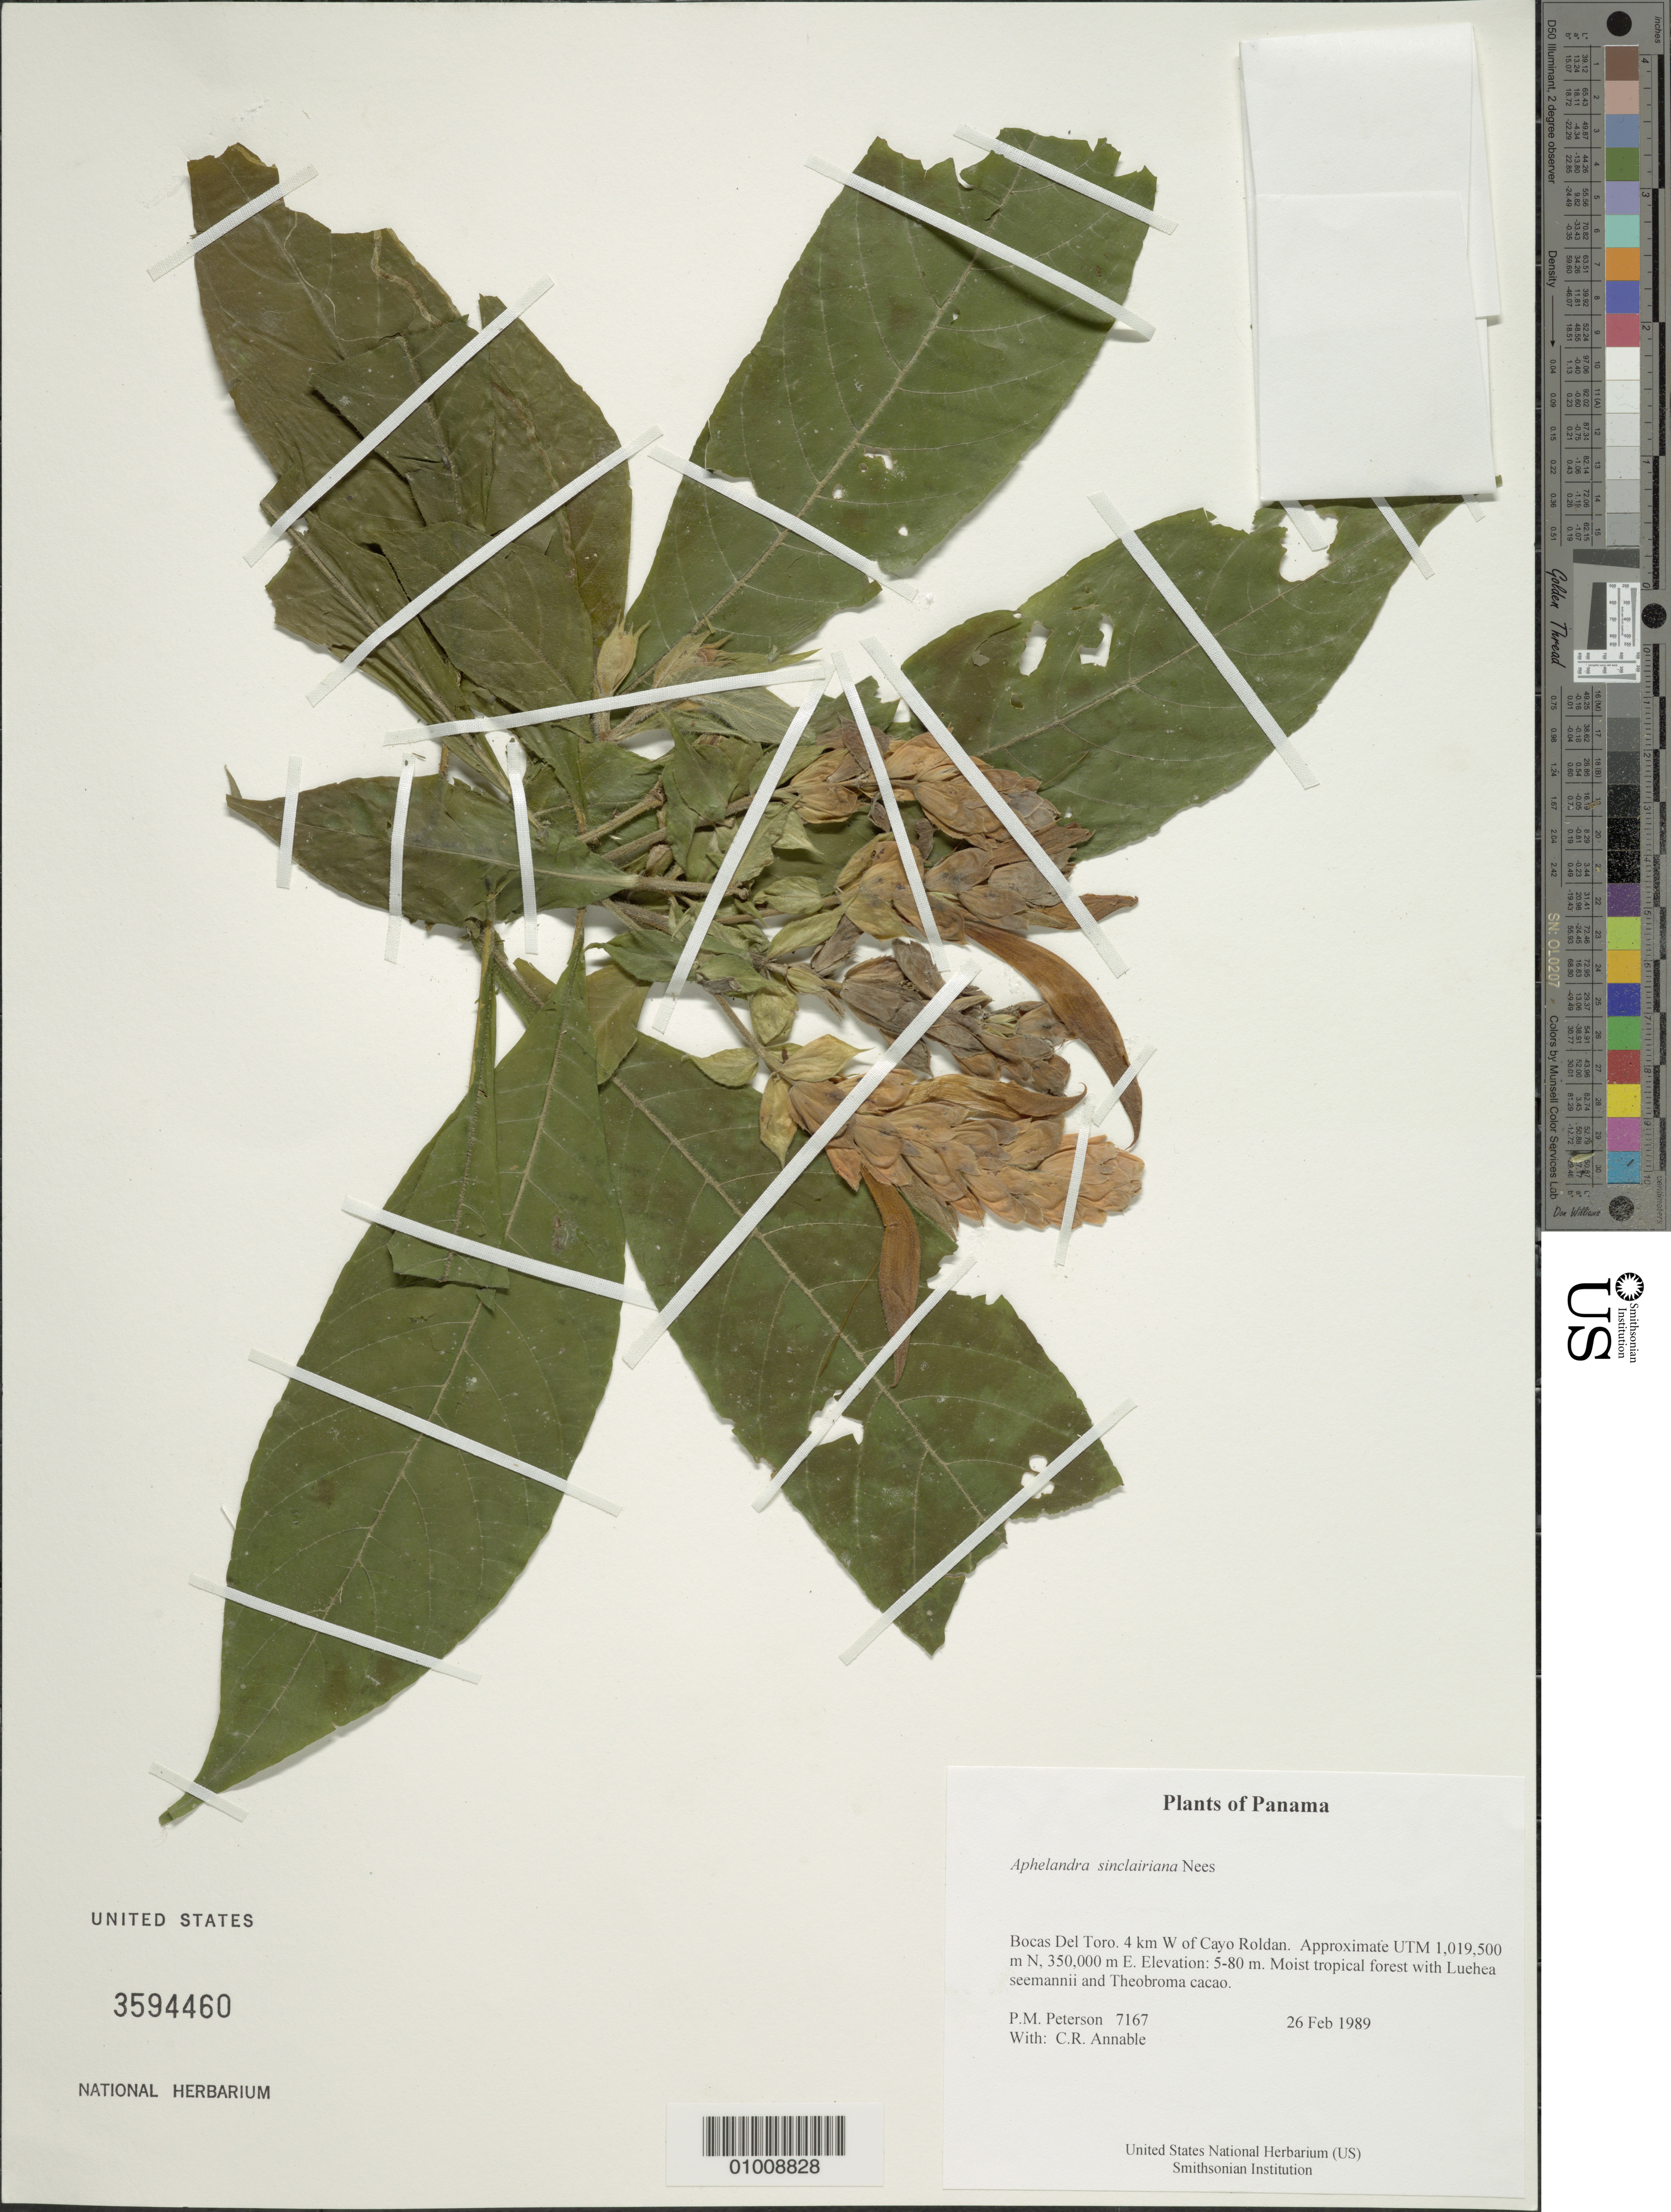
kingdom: Plantae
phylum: Tracheophyta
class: Magnoliopsida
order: Lamiales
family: Acanthaceae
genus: Aphelandra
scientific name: Aphelandra sinclairiana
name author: Nees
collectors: P. M. Peterson & C. R. Annable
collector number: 07167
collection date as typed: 26 Feb 1989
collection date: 1989-02-26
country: Panama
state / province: Bocas del Toro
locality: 4 km W of Cayo Roldan. Approximate UTM 1,019,500 m N, 350,000 m E.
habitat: Moist tropical forest with Luehea seemannii and Theobroma cacao.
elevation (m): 5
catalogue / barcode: US 3594460